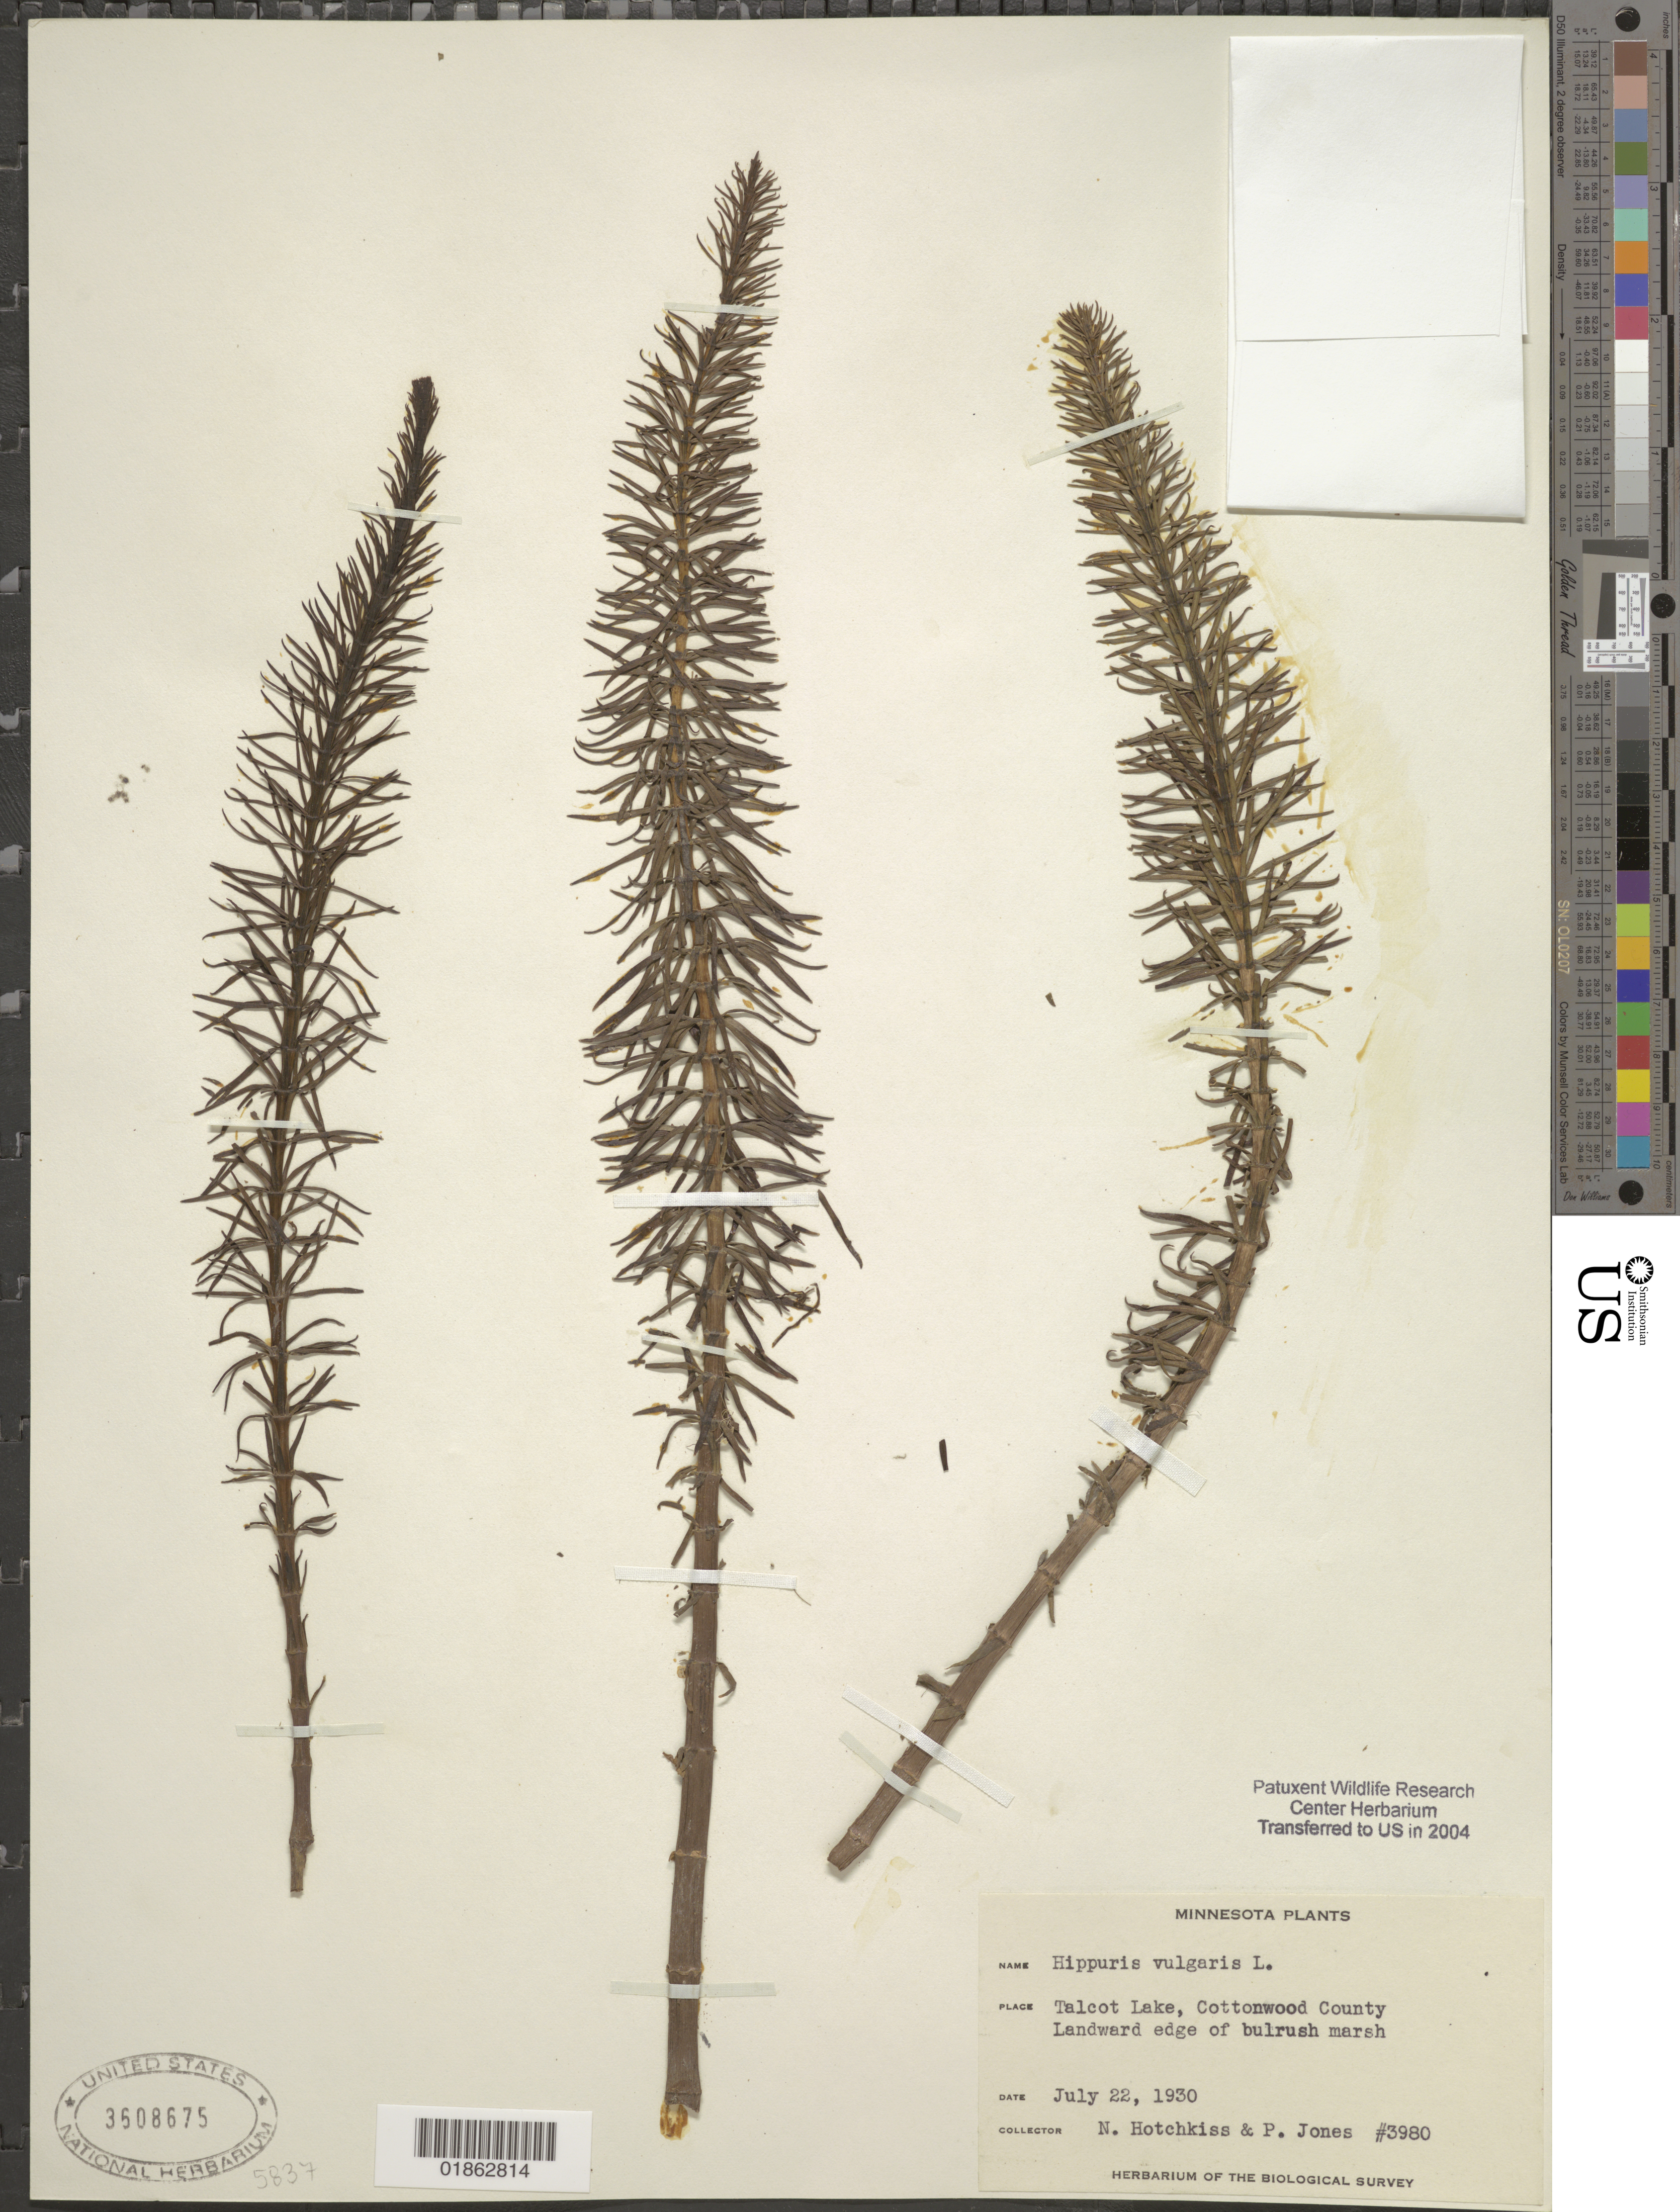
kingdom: Plantae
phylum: Tracheophyta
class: Magnoliopsida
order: Lamiales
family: Plantaginaceae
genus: Hippuris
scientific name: Hippuris vulgaris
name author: L.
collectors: N. Hotchkiss & P. Jones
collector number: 3980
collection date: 1930-07-22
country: United States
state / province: Minnesota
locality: Talcot Lake, Cottonwood County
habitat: Landward edge of bulrush marsh.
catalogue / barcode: US 3608675